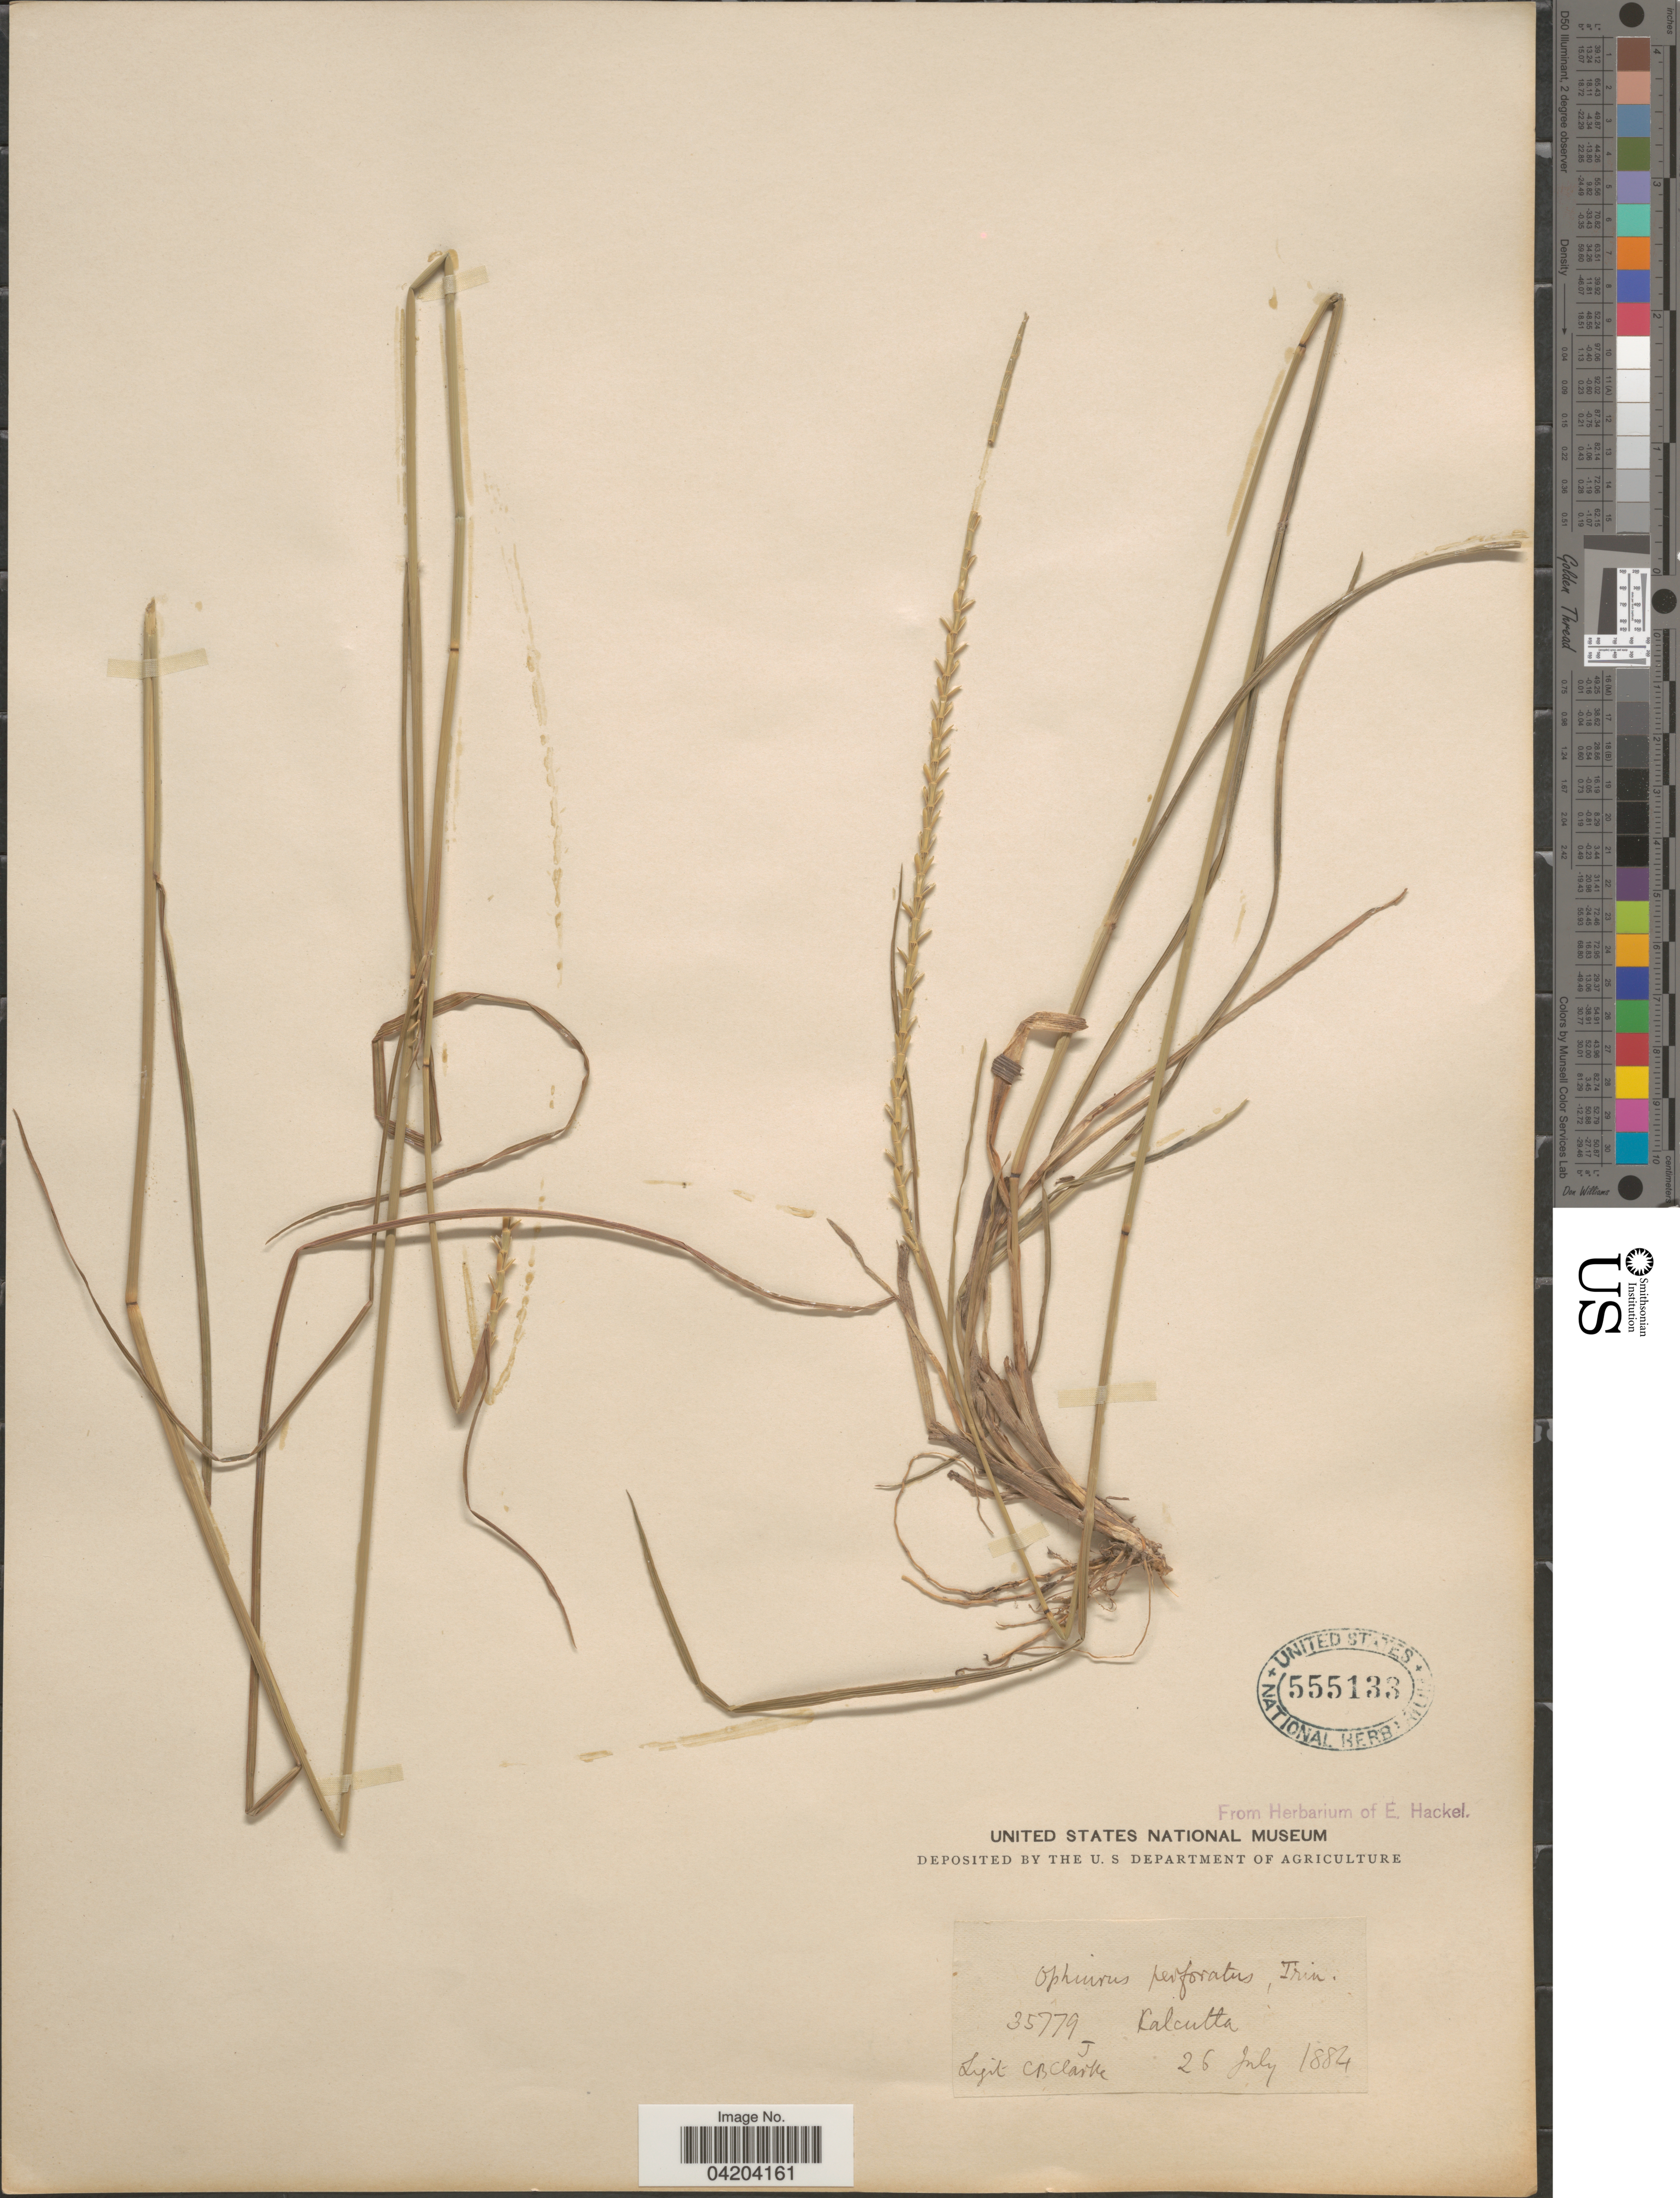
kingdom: Plantae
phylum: Tracheophyta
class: Liliopsida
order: Poales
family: Poaceae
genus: Mnesithea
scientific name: Mnesithea laevis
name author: (Retz.) Kunth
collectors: C. B. Clarke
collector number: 35779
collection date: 1884-07-26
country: India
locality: Calcutta.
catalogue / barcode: US 555133